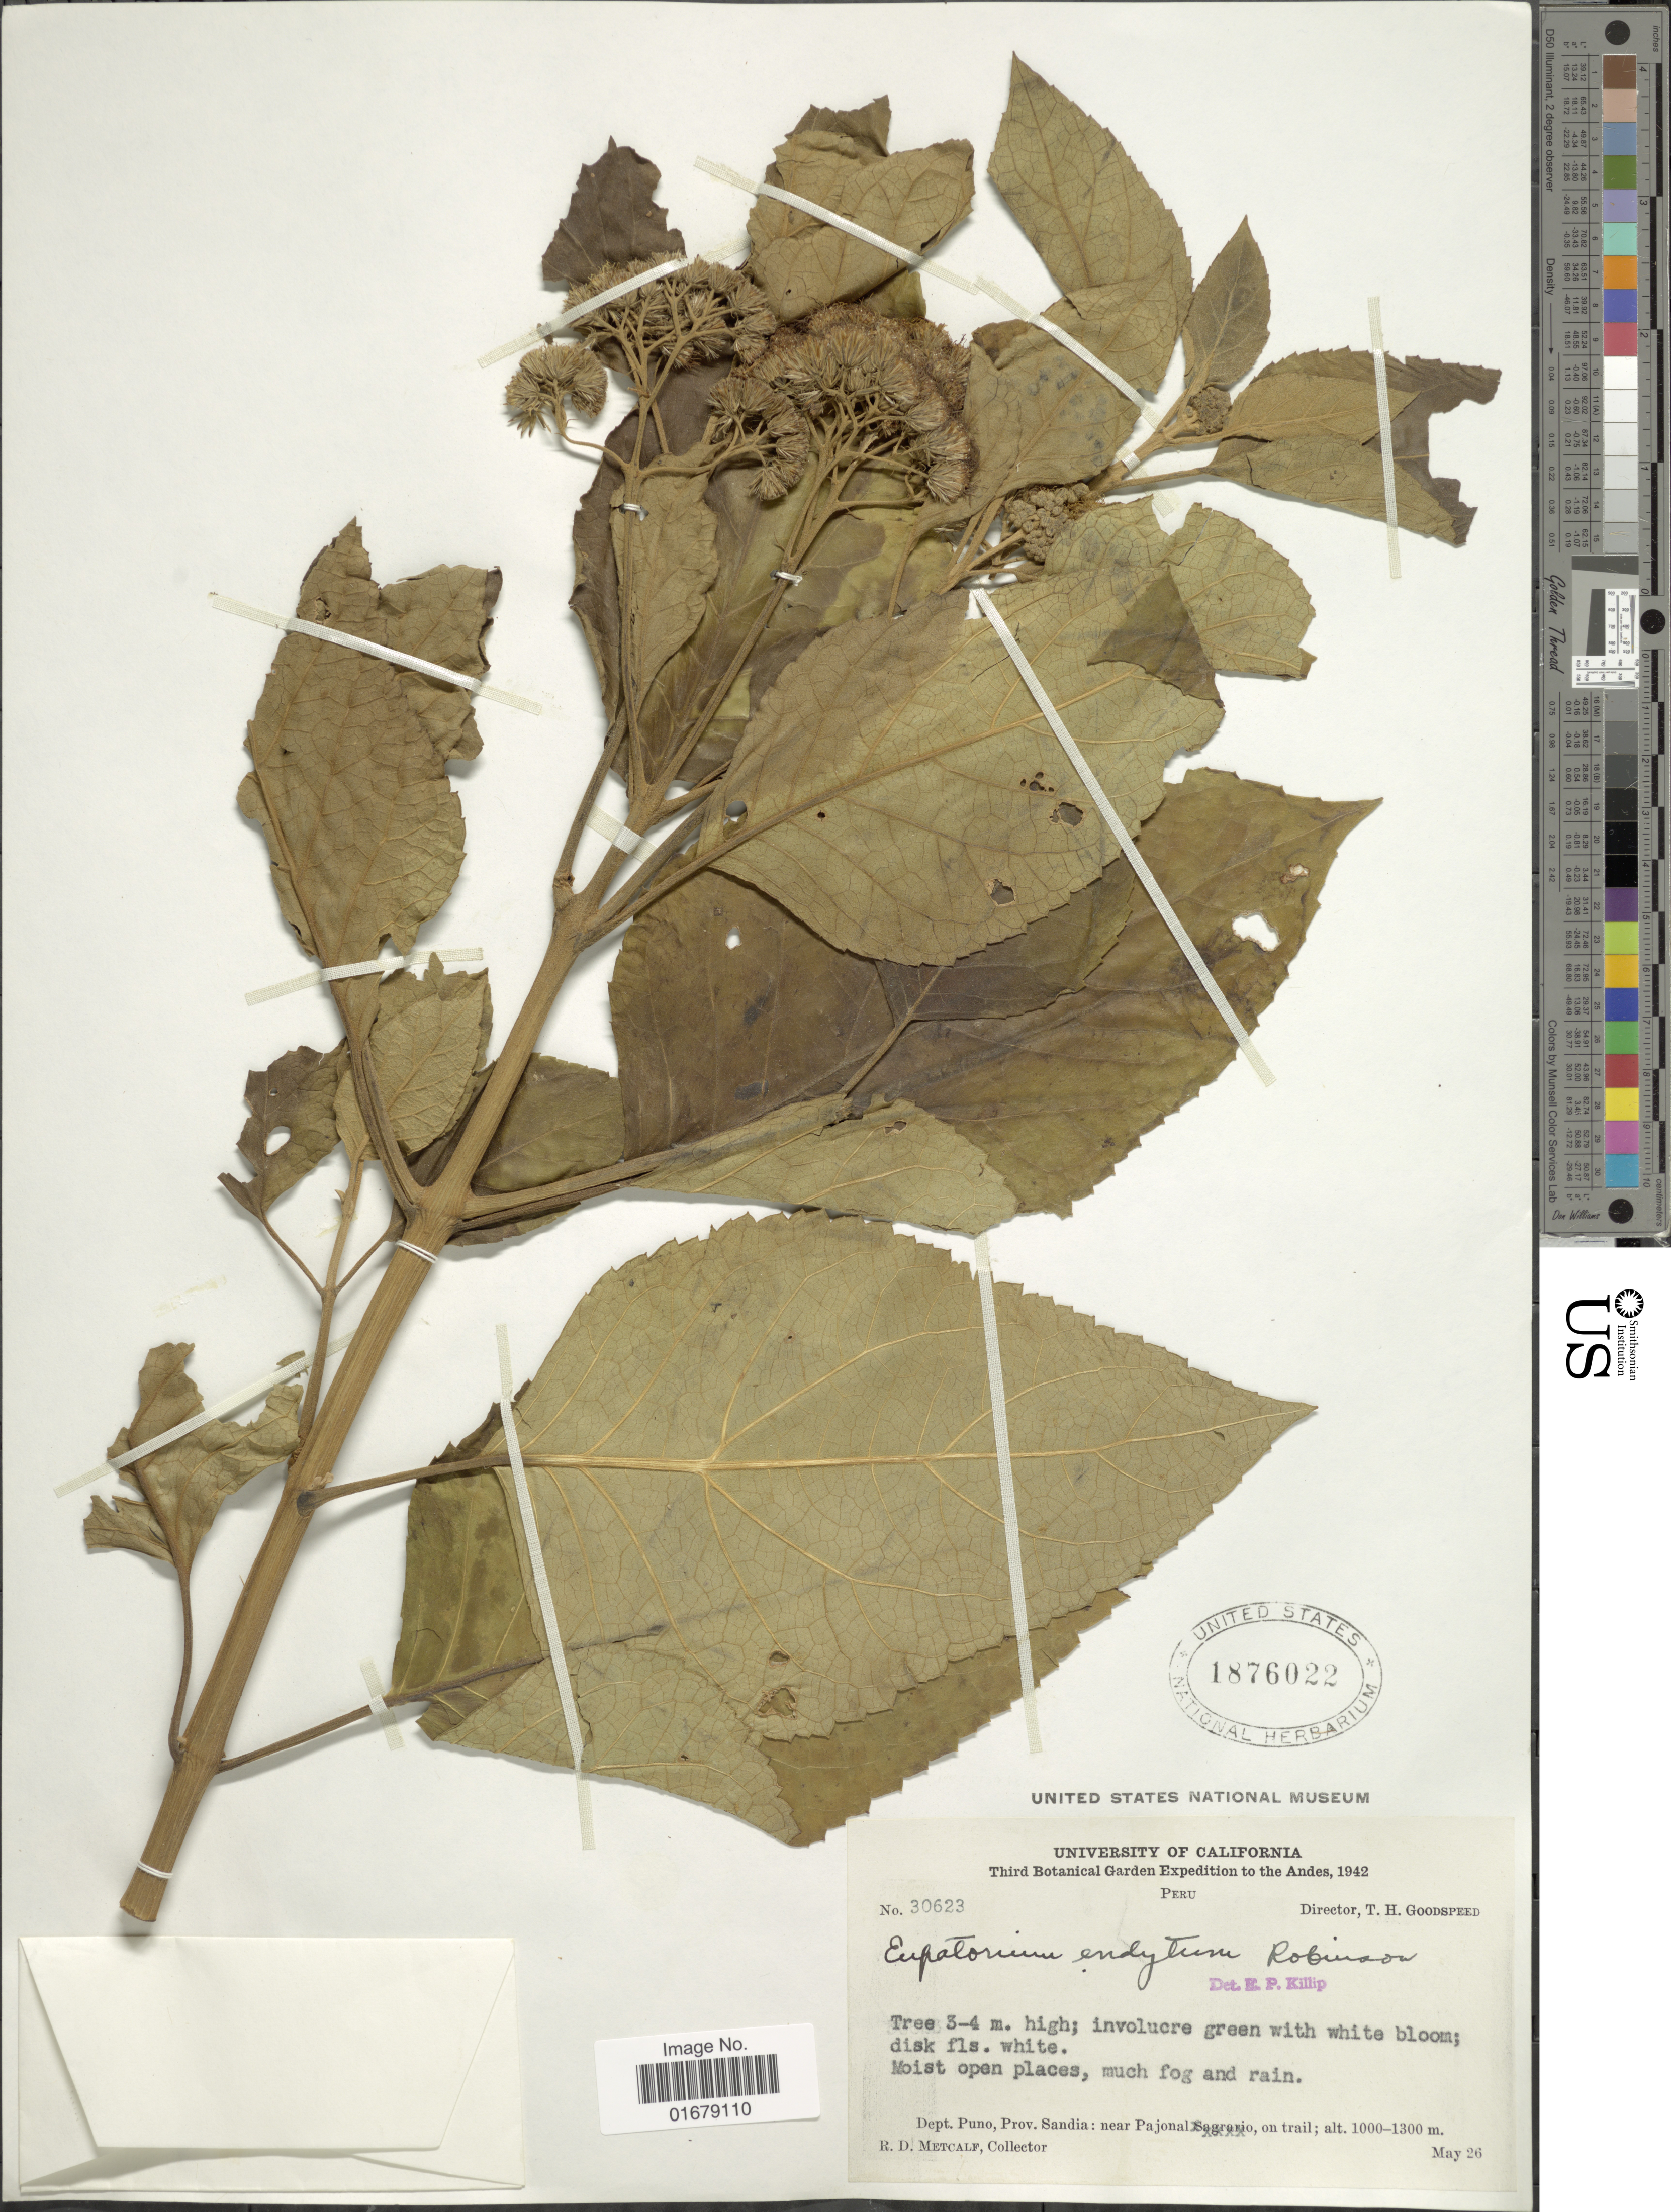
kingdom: Plantae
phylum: Tracheophyta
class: Magnoliopsida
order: Asterales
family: Asteraceae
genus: Kaunia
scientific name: Kaunia endyta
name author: (B.L. Rob.) R.M. King & H. Rob.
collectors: R. D. Metcalf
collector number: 30623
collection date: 1942-05-26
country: Peru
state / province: Puno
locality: Peru. Dept. Puno, Prov. Sandia: near Pajonal on trail.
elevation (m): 1000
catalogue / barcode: US 1876022